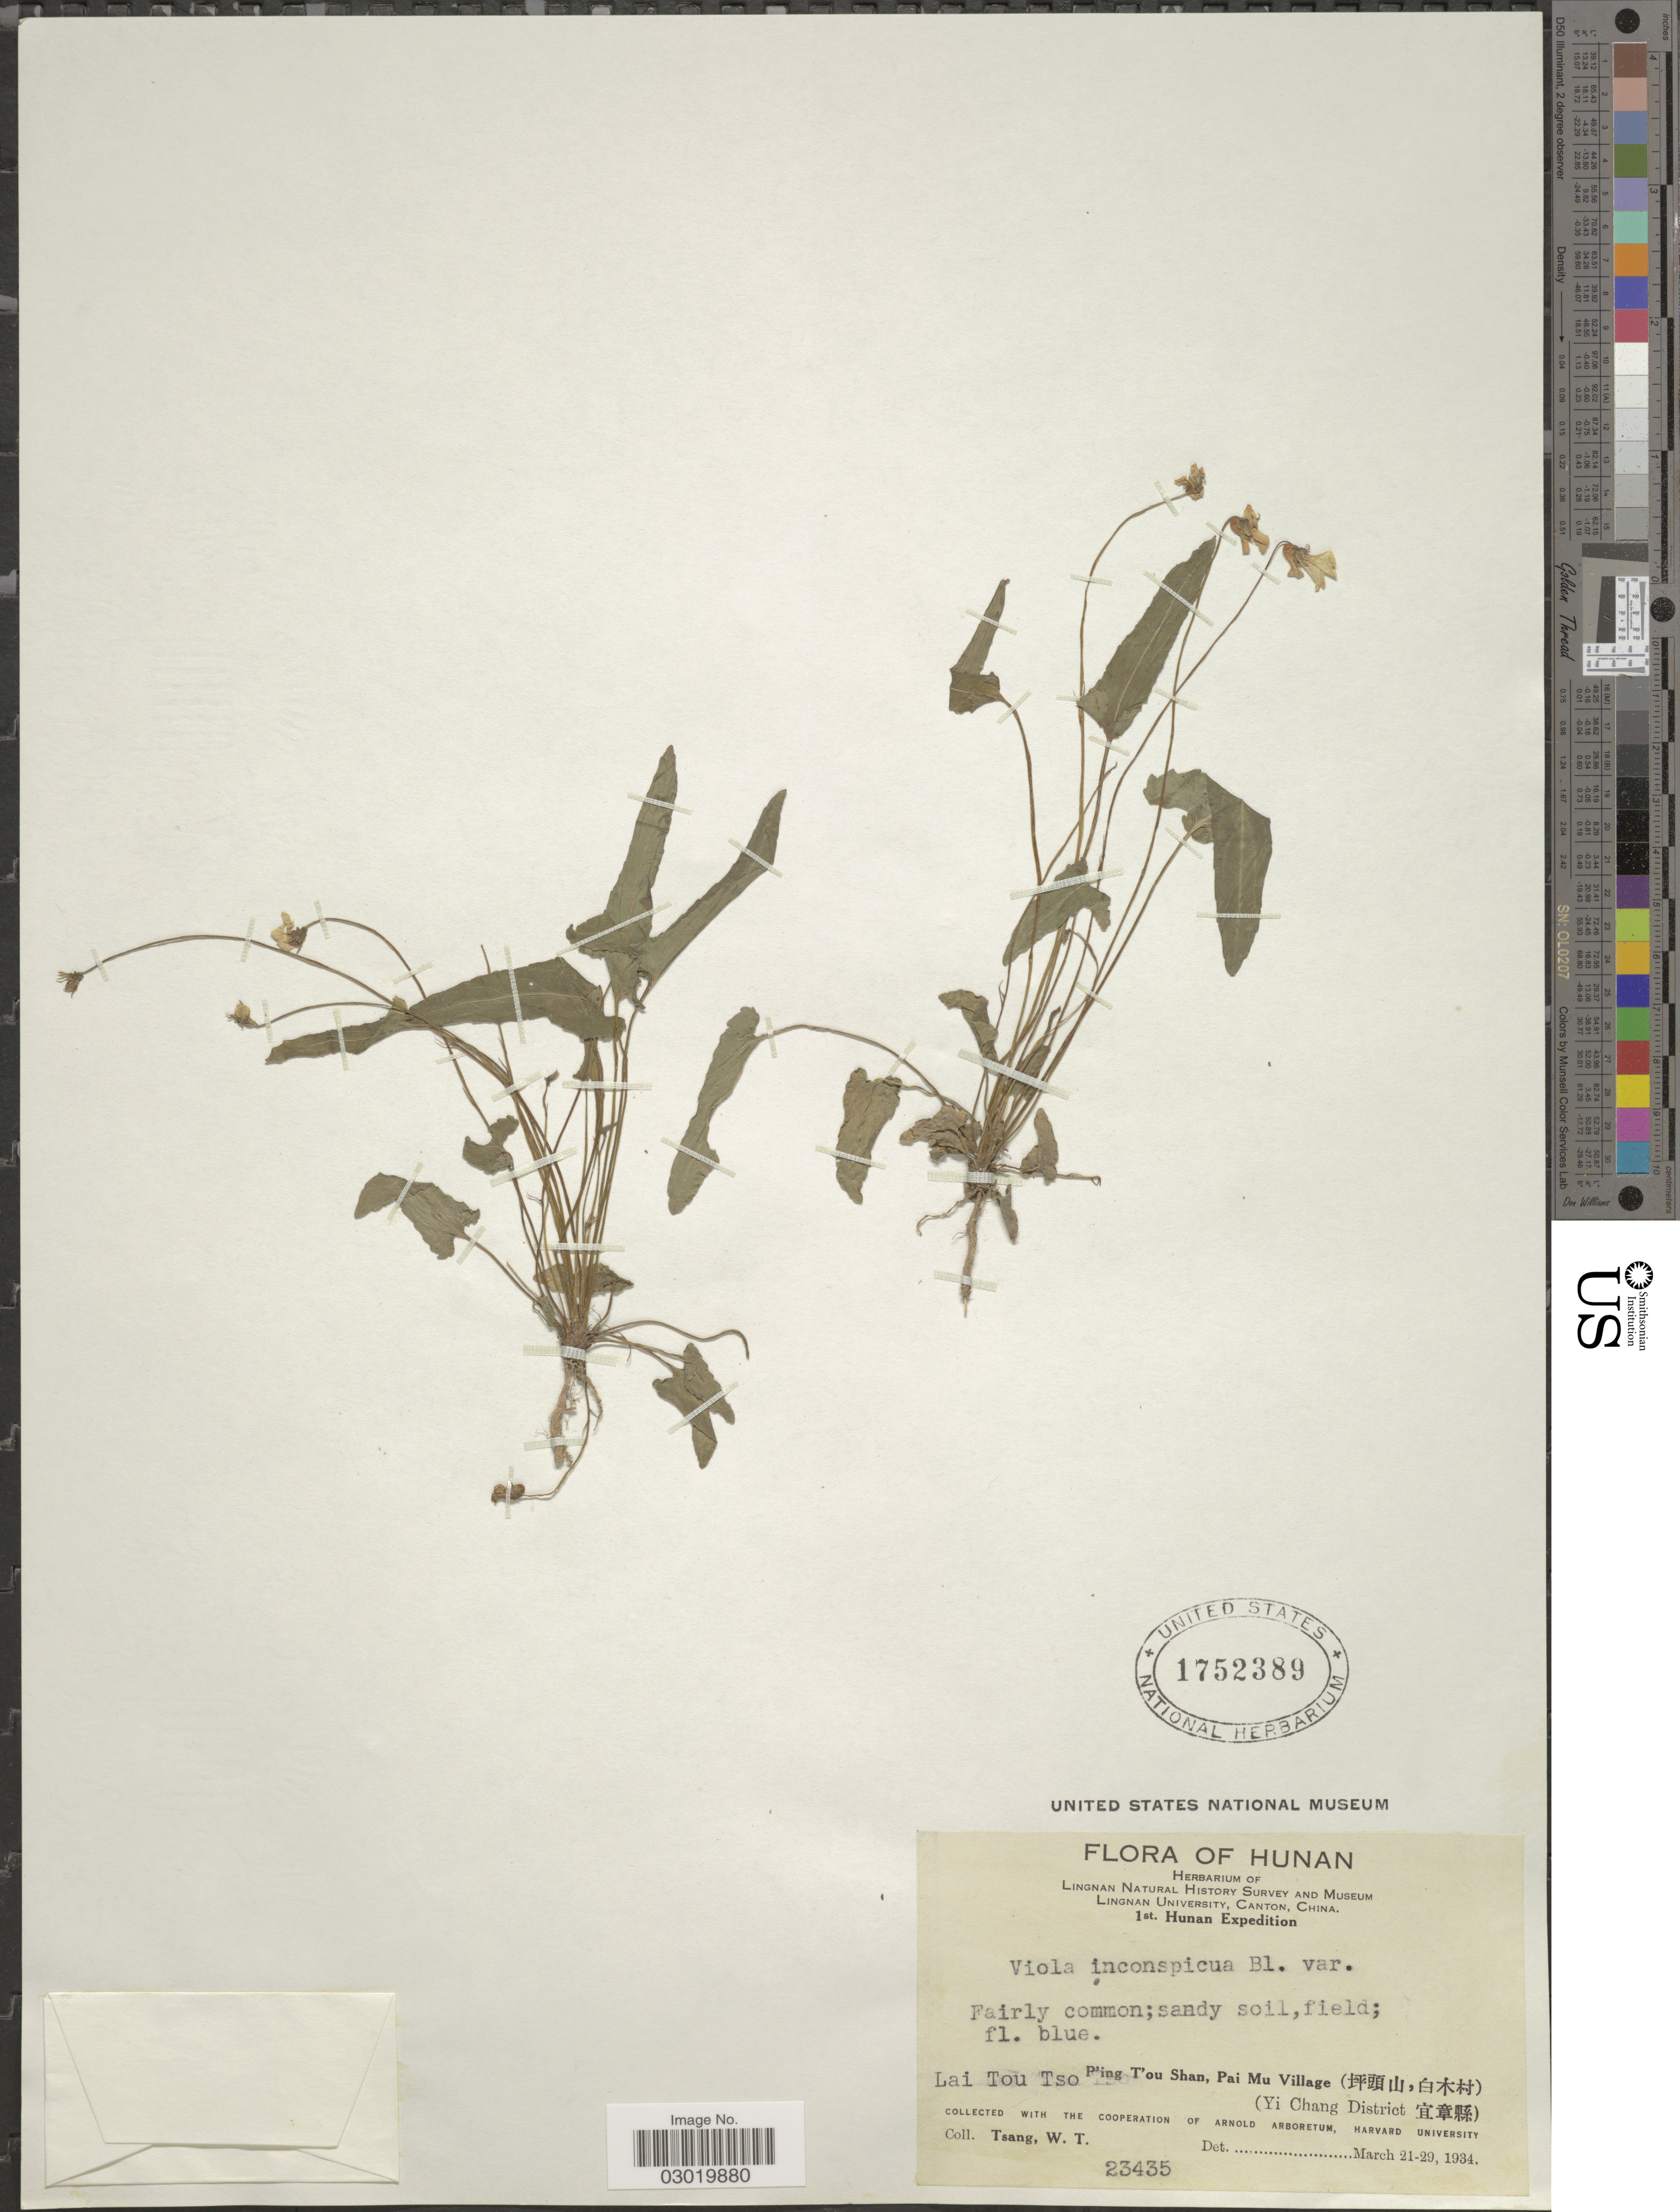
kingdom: Plantae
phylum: Tracheophyta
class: Magnoliopsida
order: Malpighiales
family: Violaceae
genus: Viola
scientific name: Viola inconspicua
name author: Blume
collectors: W. T. Tsang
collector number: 23435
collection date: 1934-03-21/1934-03-29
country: China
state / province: Hainan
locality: Lai Tou Tso. P'ing T'ou Shan, Pai Mu Village. (Yi Chang District).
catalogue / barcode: US 1752389